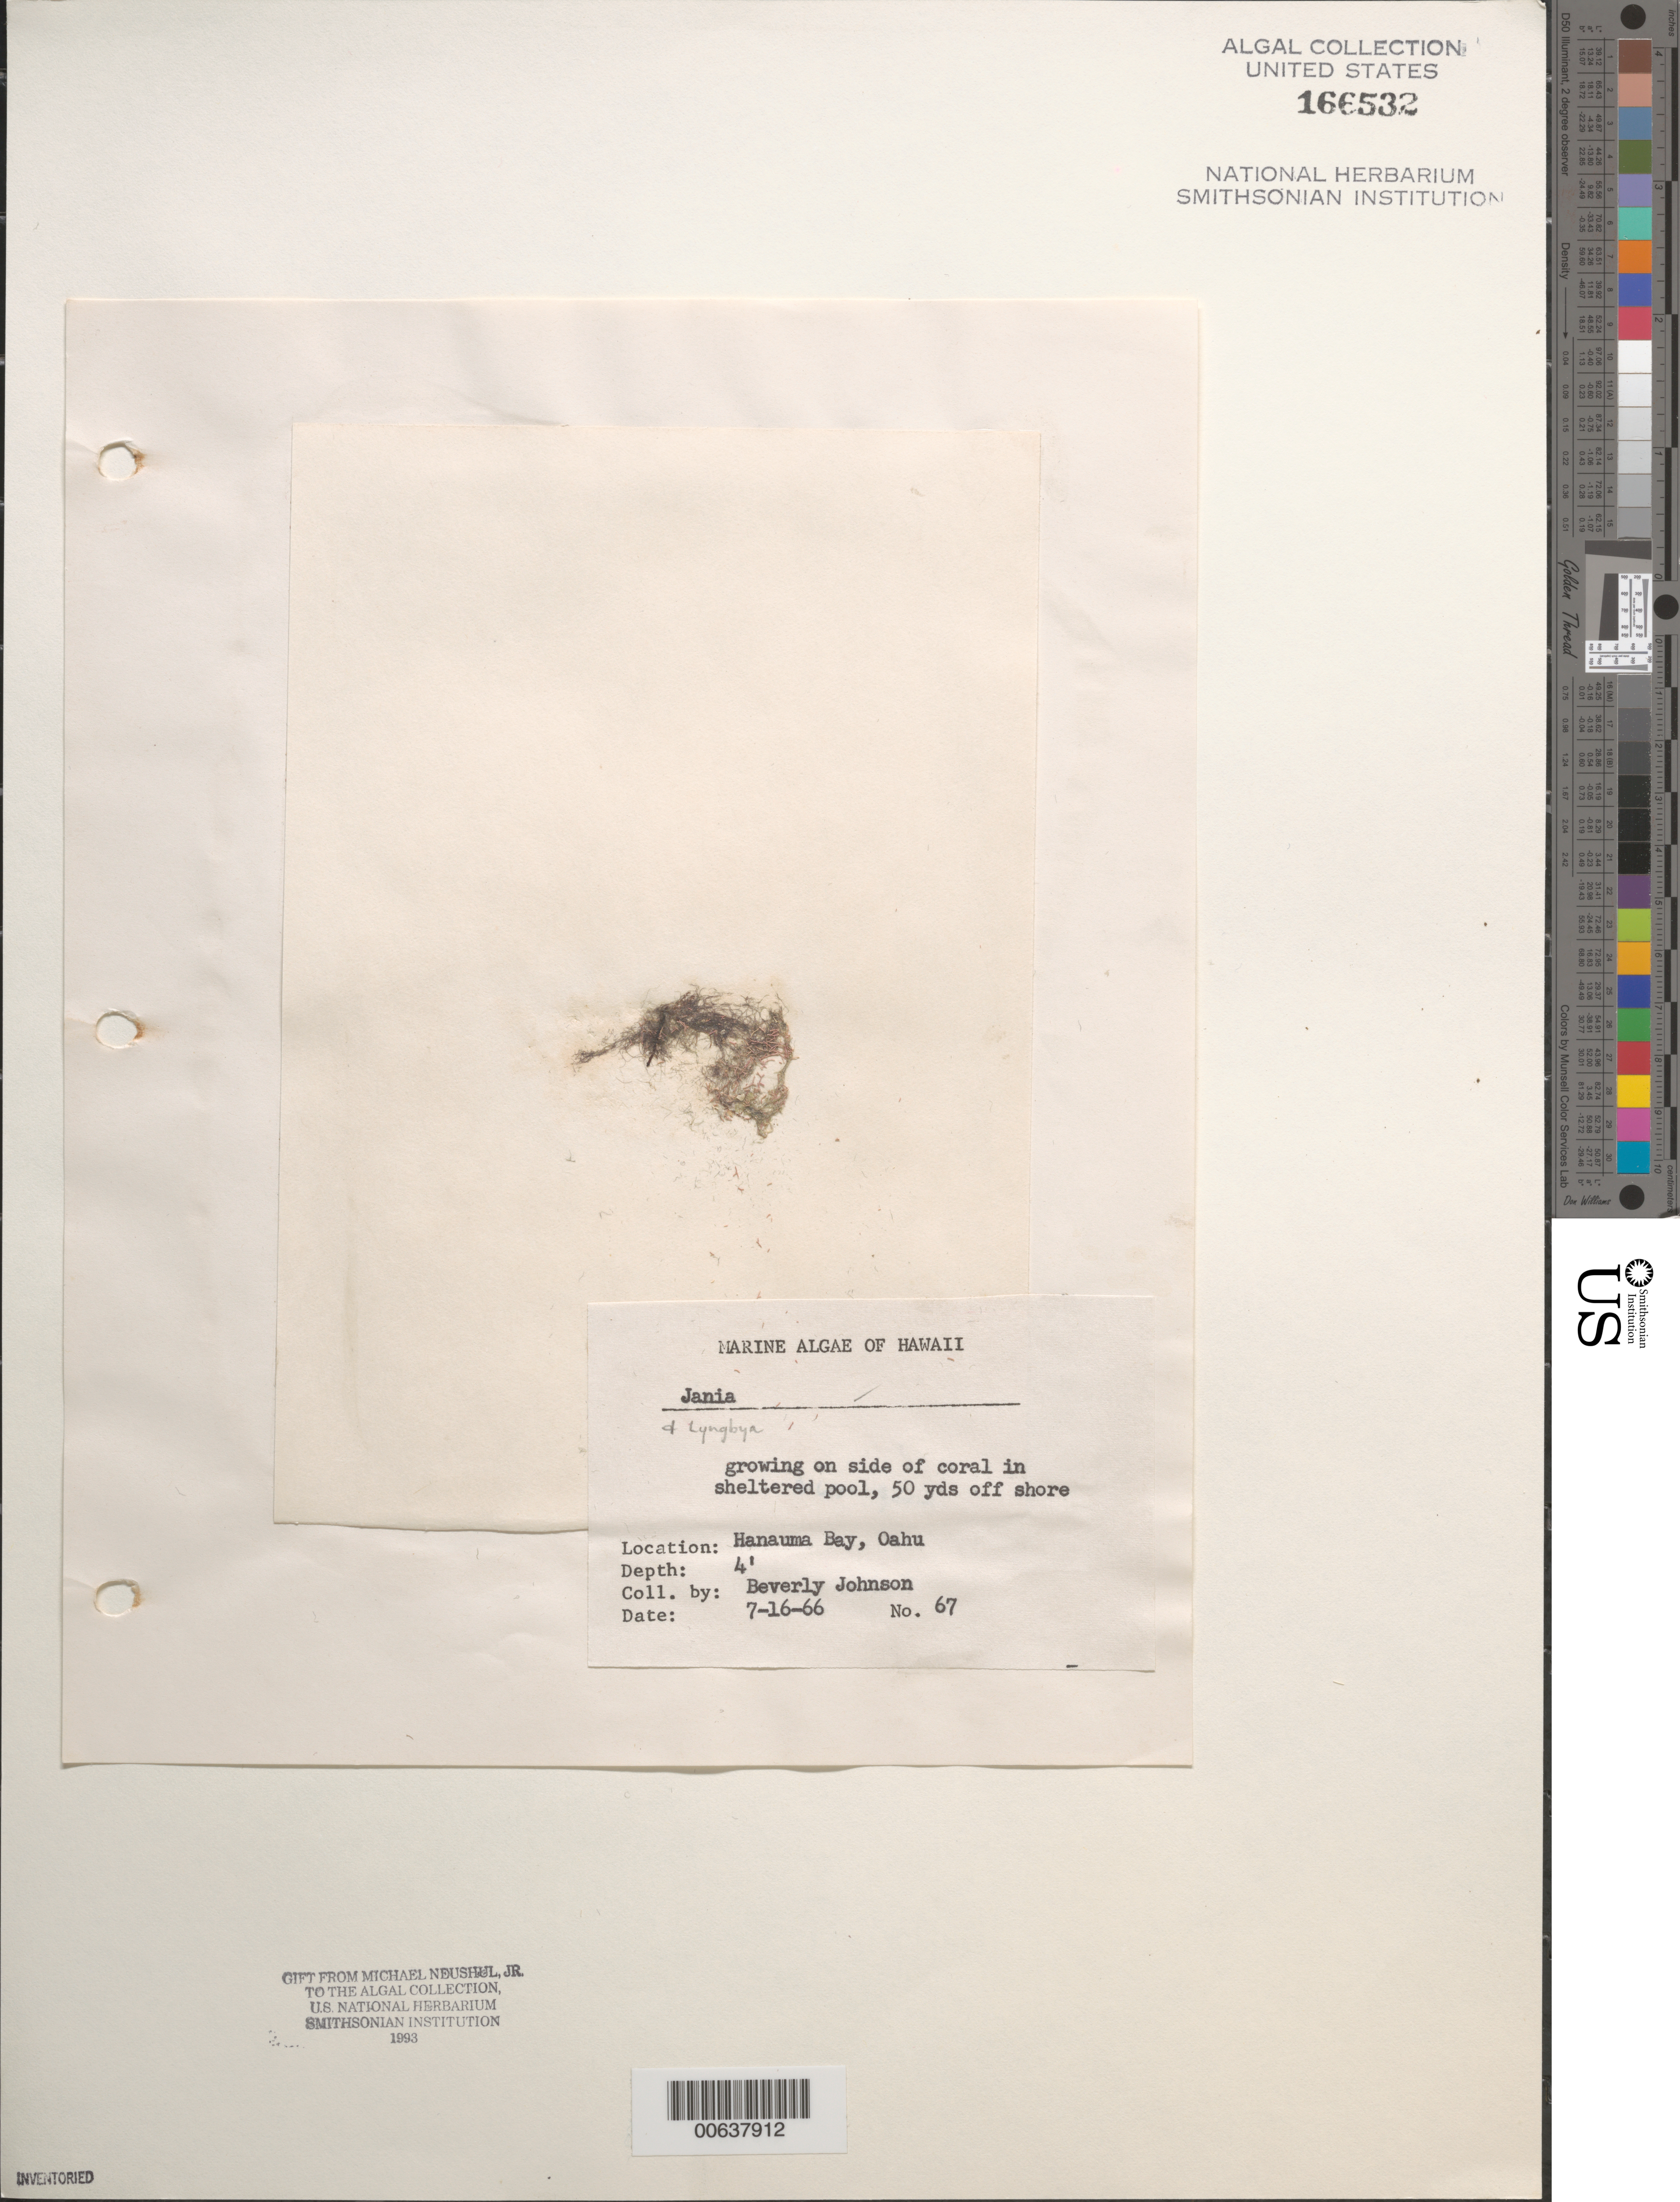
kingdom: Plantae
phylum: Rhodophyta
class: Florideophyceae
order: Corallinales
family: Corallinaceae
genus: Jania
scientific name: Jania sp.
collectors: B. Johnson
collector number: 67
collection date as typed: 16 Jul 1966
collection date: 1966-07-16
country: United States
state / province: Hawaii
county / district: Honolulu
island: Oahu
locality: Hanauma Bay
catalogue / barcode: US 166532